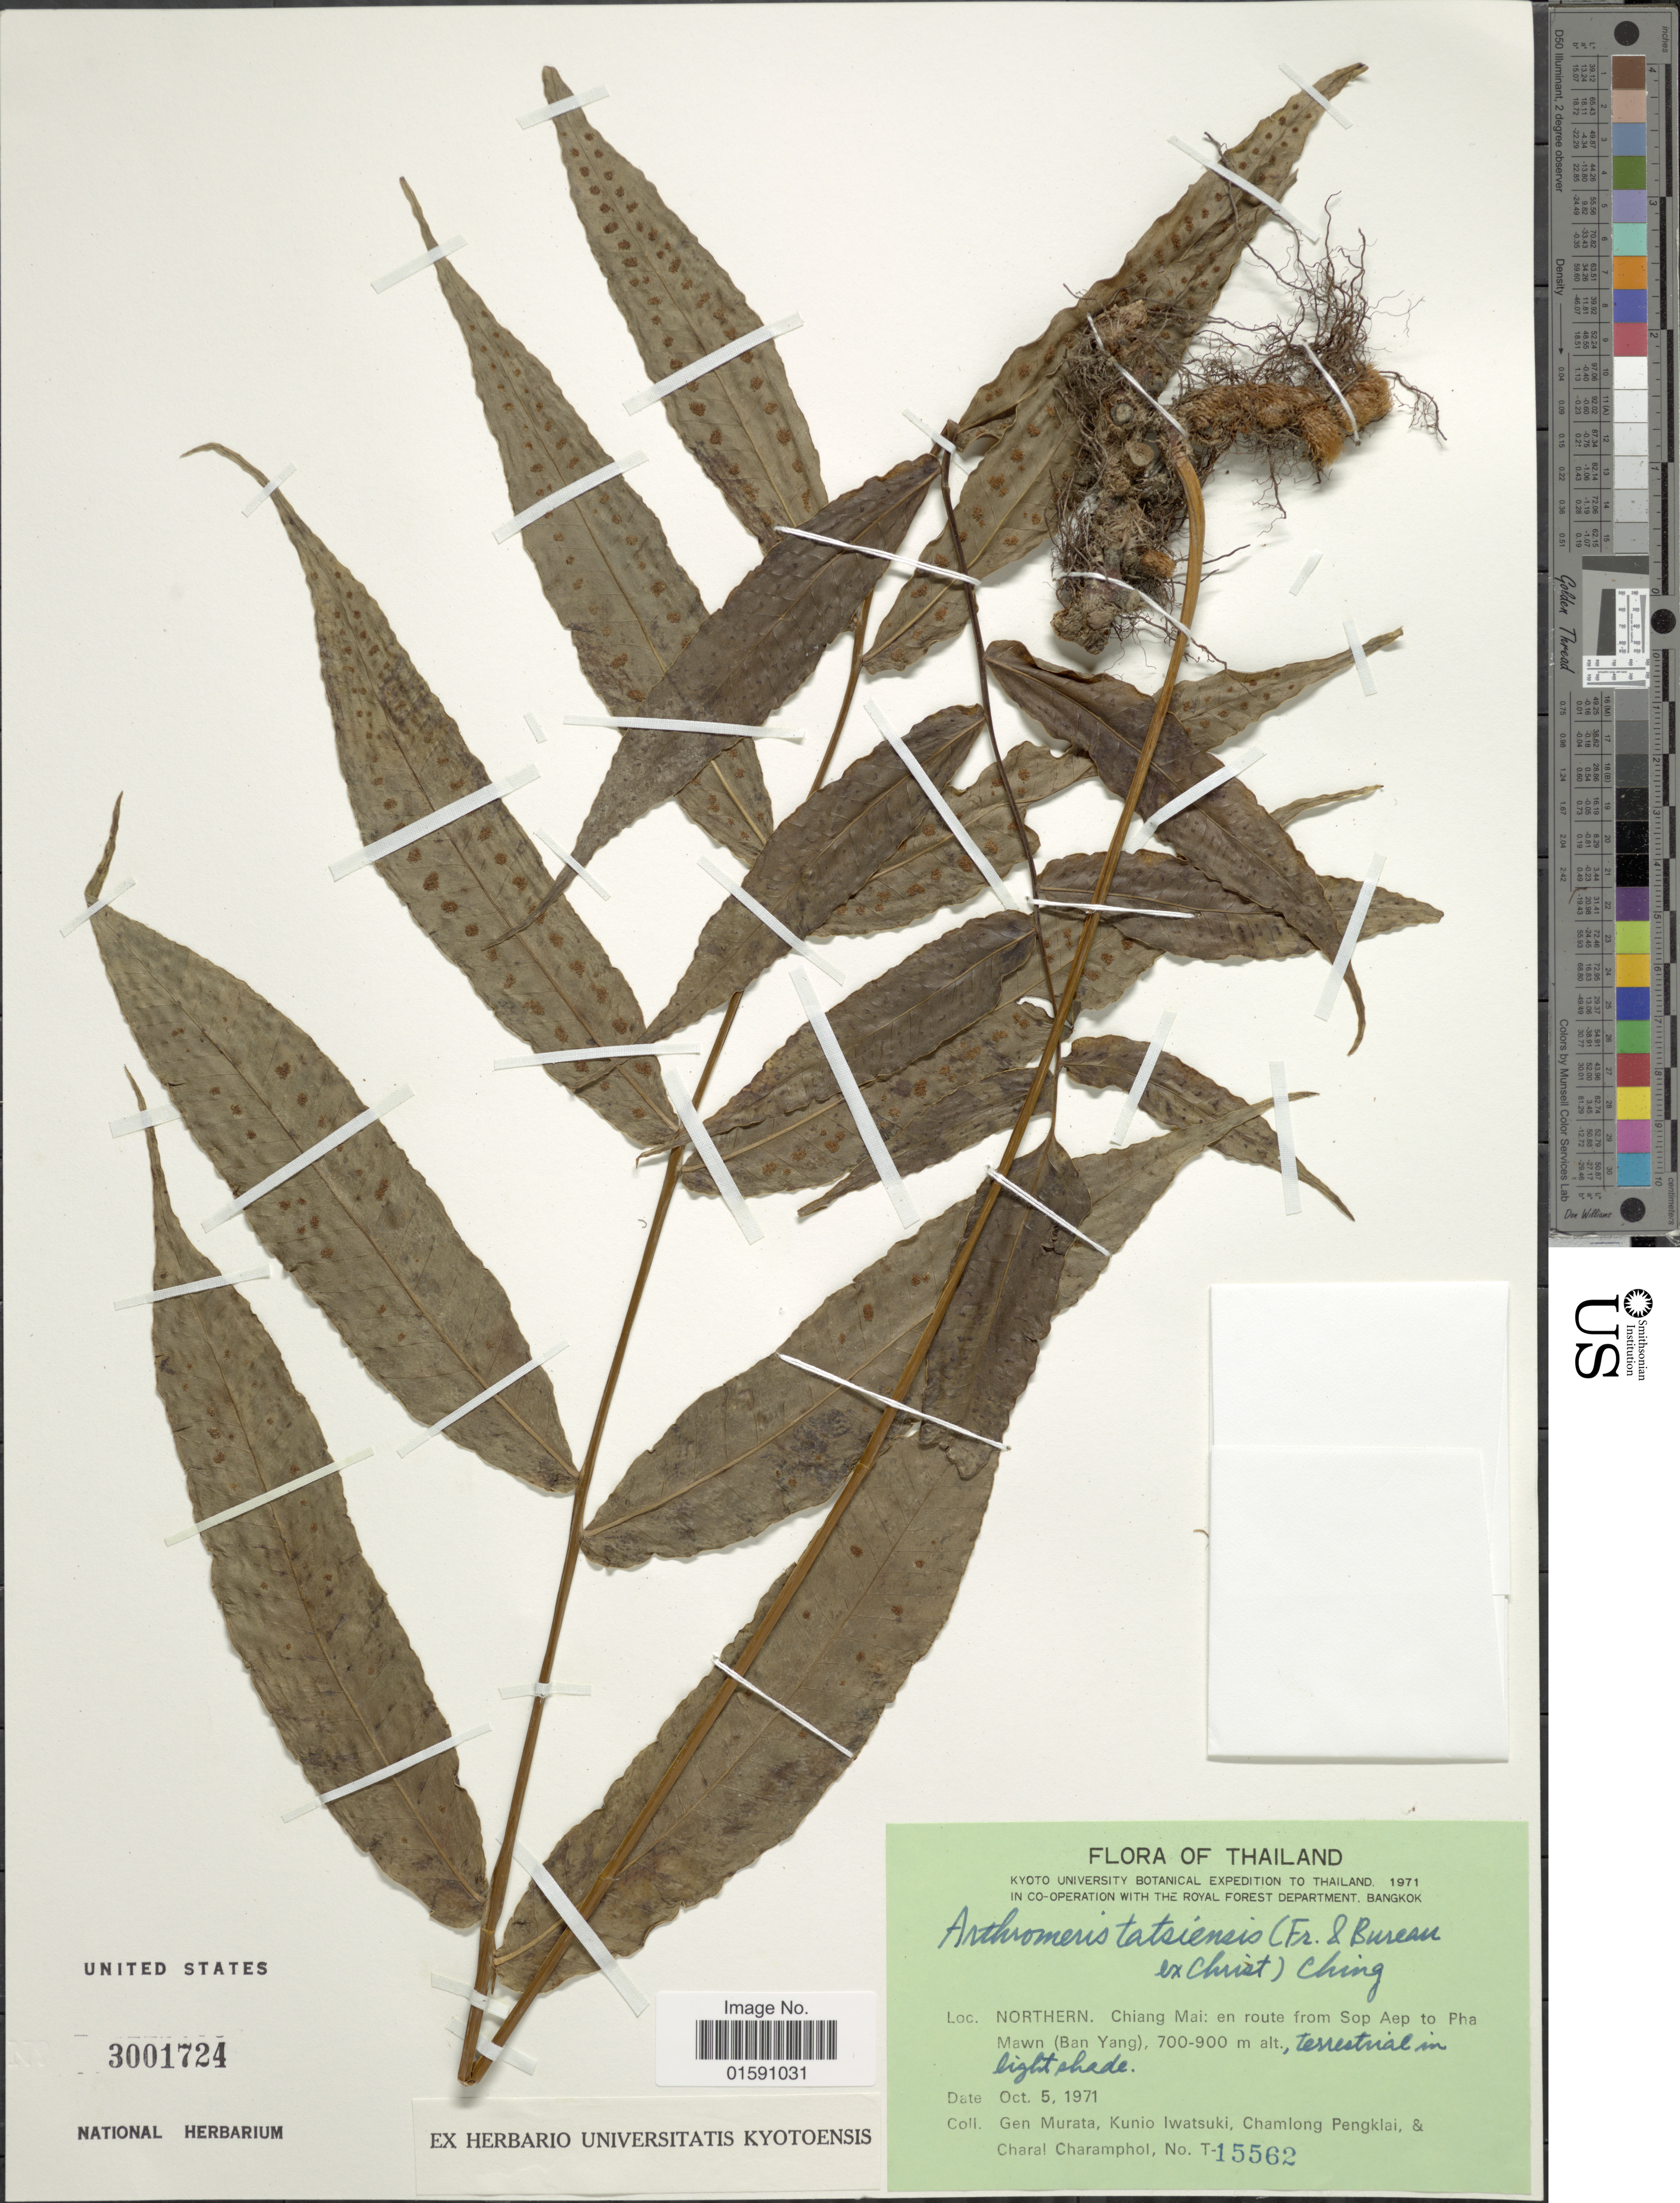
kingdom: Plantae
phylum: Tracheophyta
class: Polypodiopsida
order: Polypodiales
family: Polypodiaceae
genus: Arthromeris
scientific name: Arthromeris tatsienensis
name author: (Fr. & Bureau ex Christ) Ching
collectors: G. Murata, K. Iwatsuki, C. Pengklai & C. Charamphol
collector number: T 15562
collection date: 1971-10-05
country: Thailand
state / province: Chiang Mai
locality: Northern. Chiang Mai: en route from Sop Aep to Pha Mawn (Ban Yang)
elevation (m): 700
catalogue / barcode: US 3001724